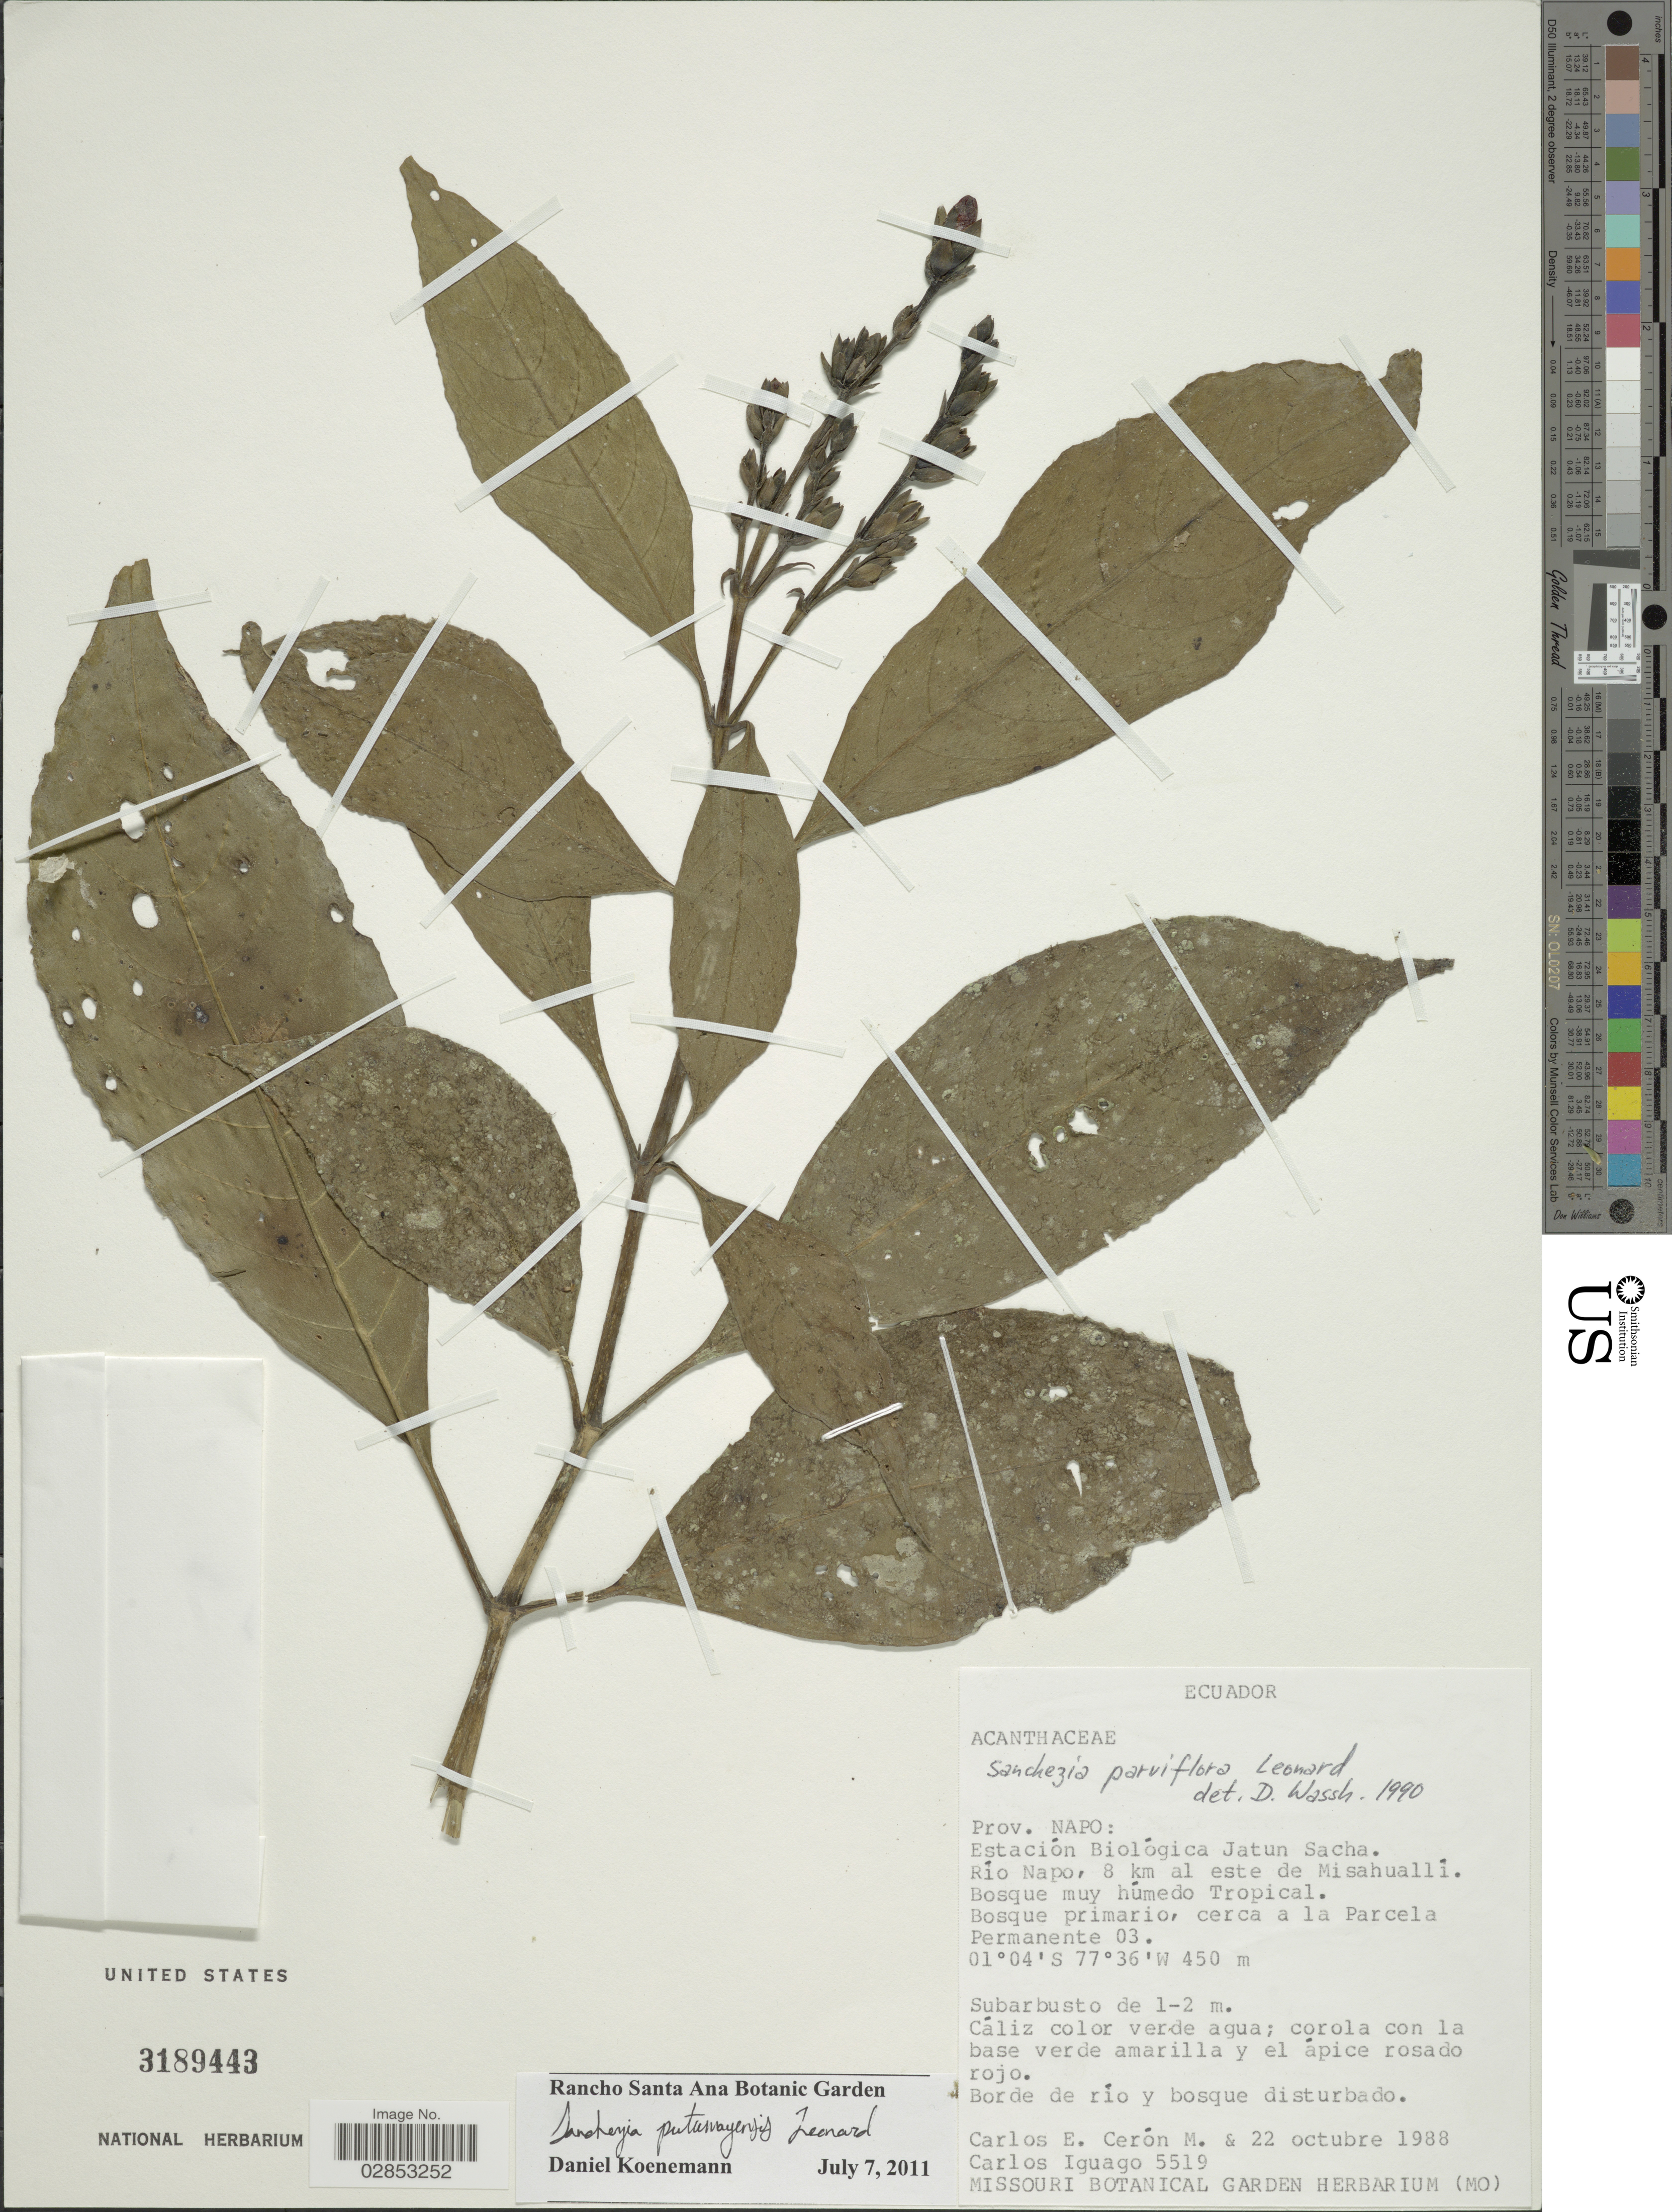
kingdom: Plantae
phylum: Tracheophyta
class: Magnoliopsida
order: Lamiales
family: Acanthaceae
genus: Sanchezia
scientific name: Sanchezia putumayensis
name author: Leonard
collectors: C. E. Cerón M. & C. Iguago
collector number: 5519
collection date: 1988-10-22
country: Ecuador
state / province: Napo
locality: Prov. Napo: Estación Biológica Jatun Sacha, Río Napo, 8 km al este de Misahuallí, Bosque primario, cerca a la Parcela Permanente 03.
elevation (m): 450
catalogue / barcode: US 3189443